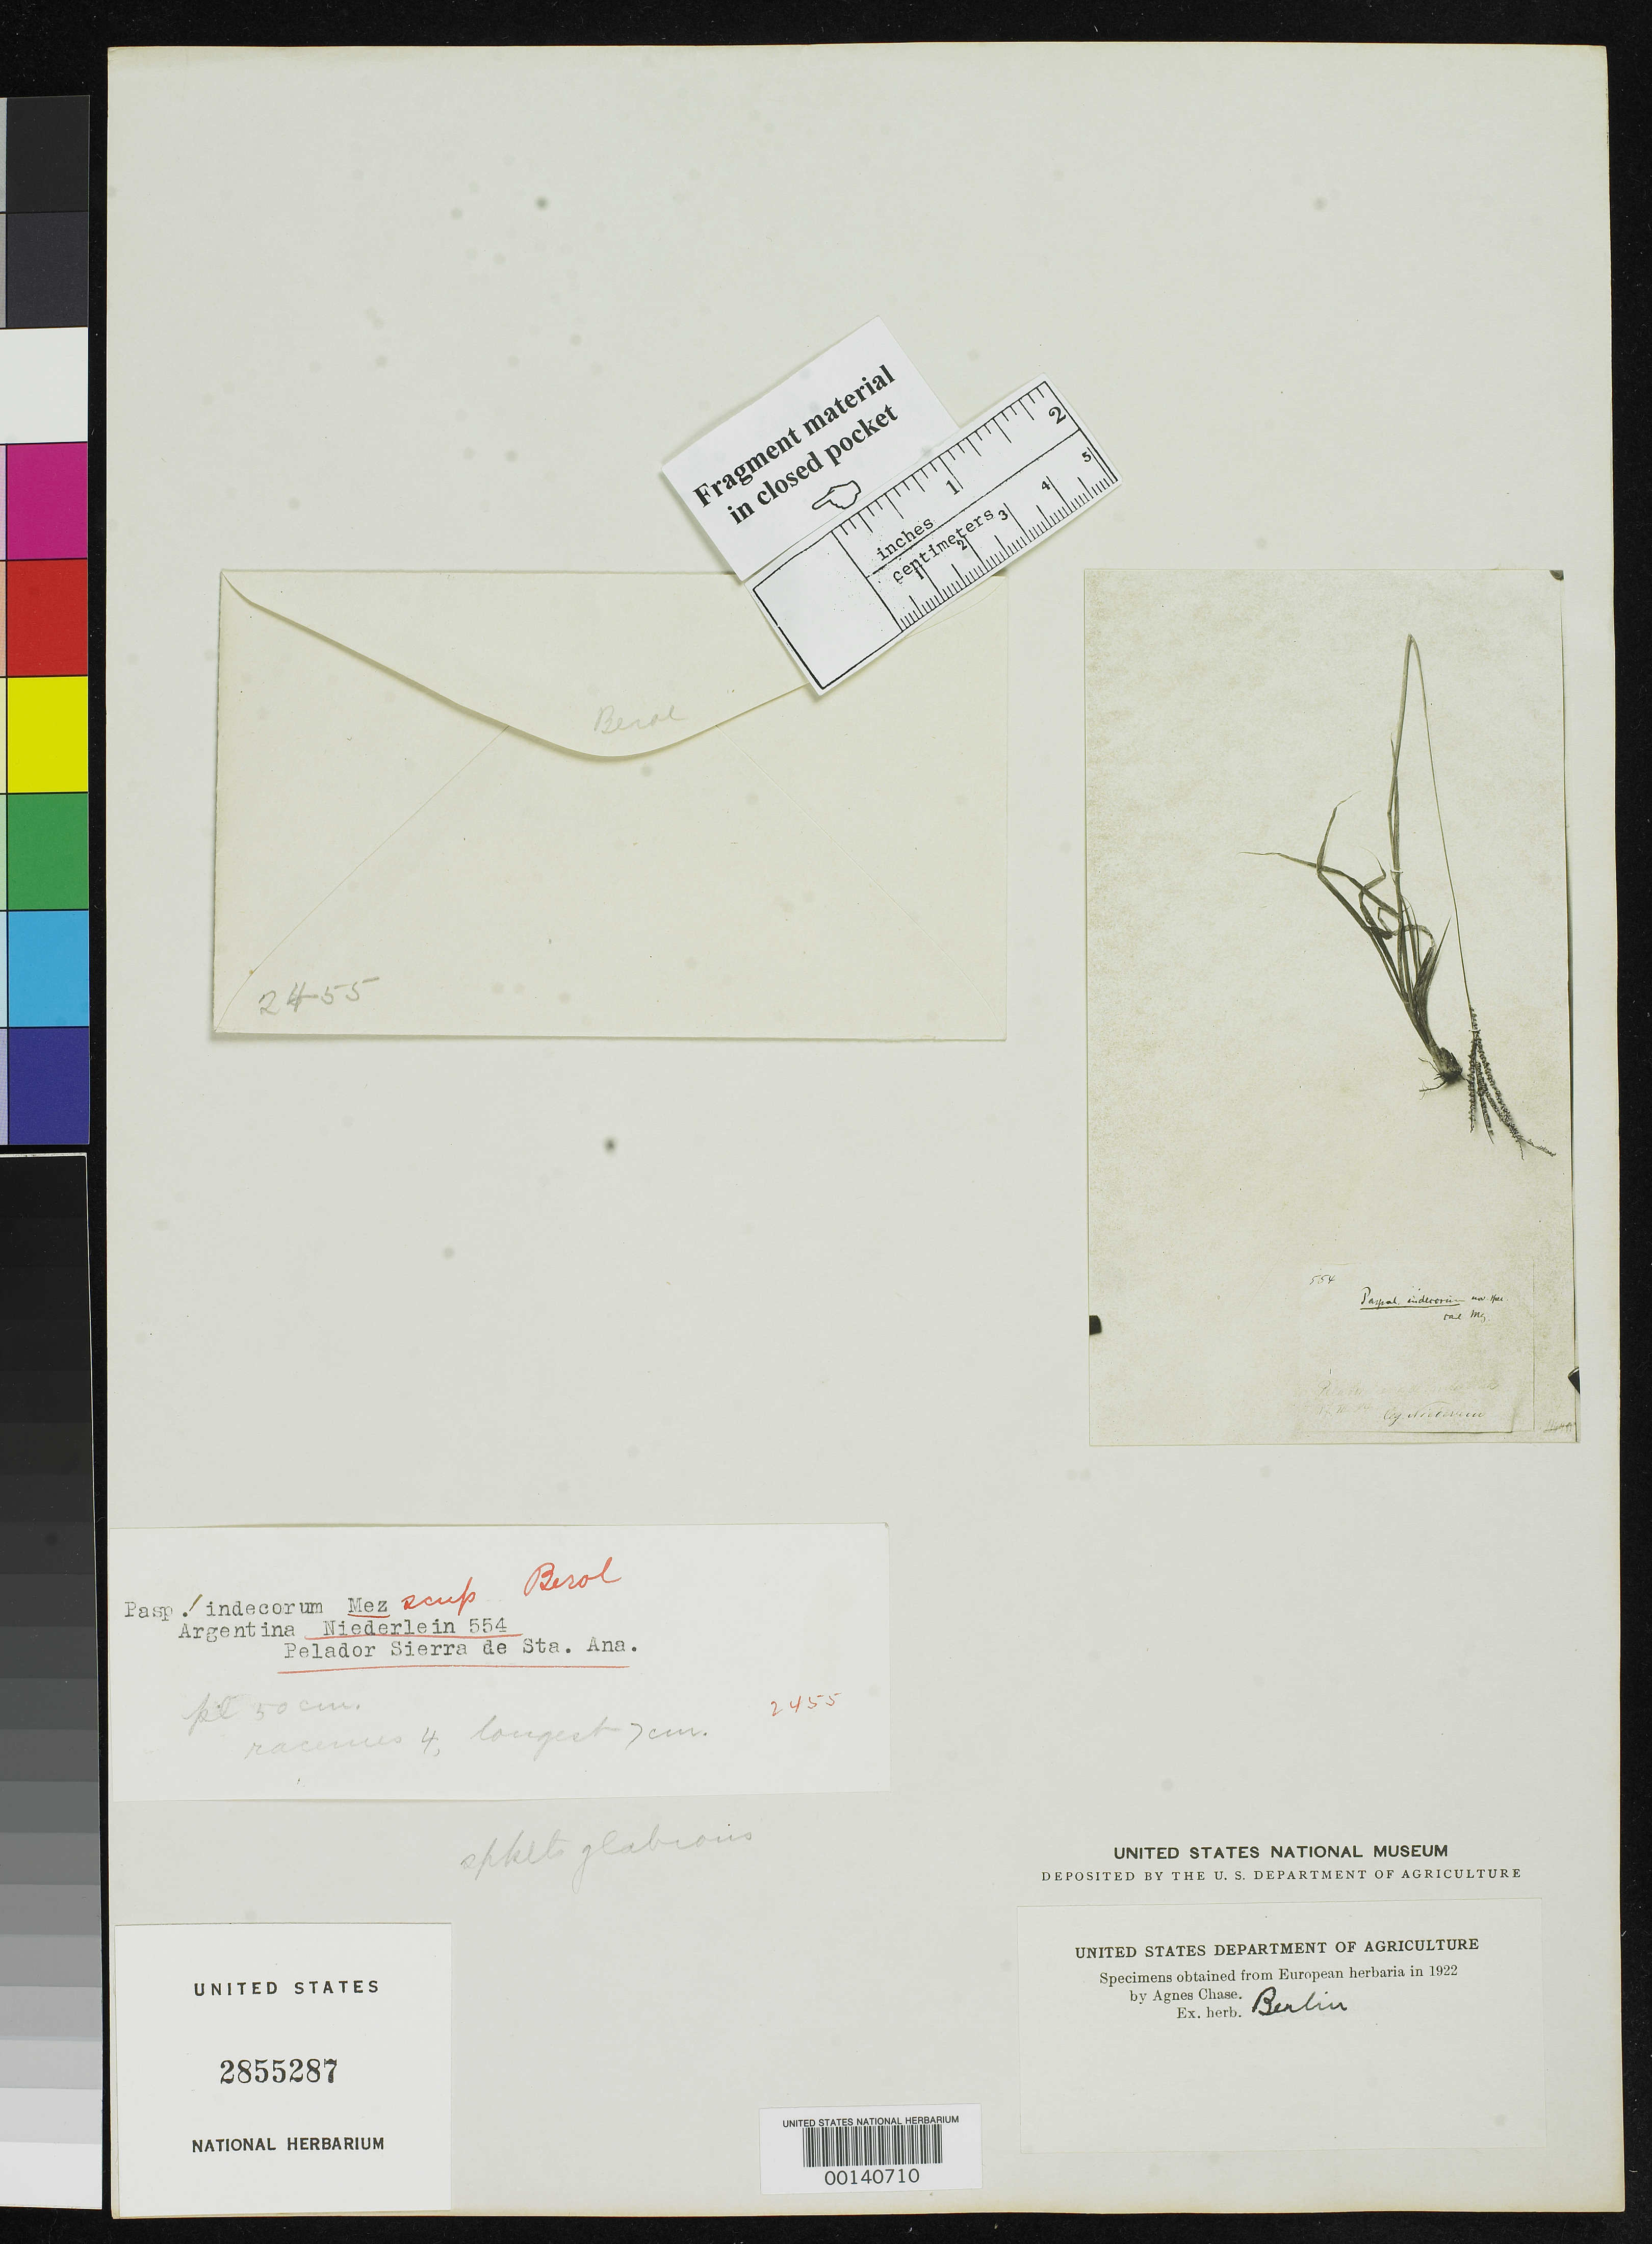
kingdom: Plantae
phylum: Tracheophyta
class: Liliopsida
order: Poales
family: Poaceae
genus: Paspalum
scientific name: Paspalum indecorum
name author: Mez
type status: Type Fragment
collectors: G. Niederlein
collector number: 554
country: Argentina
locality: Pelador, Sierra de Santa Ana.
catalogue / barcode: US 2855287